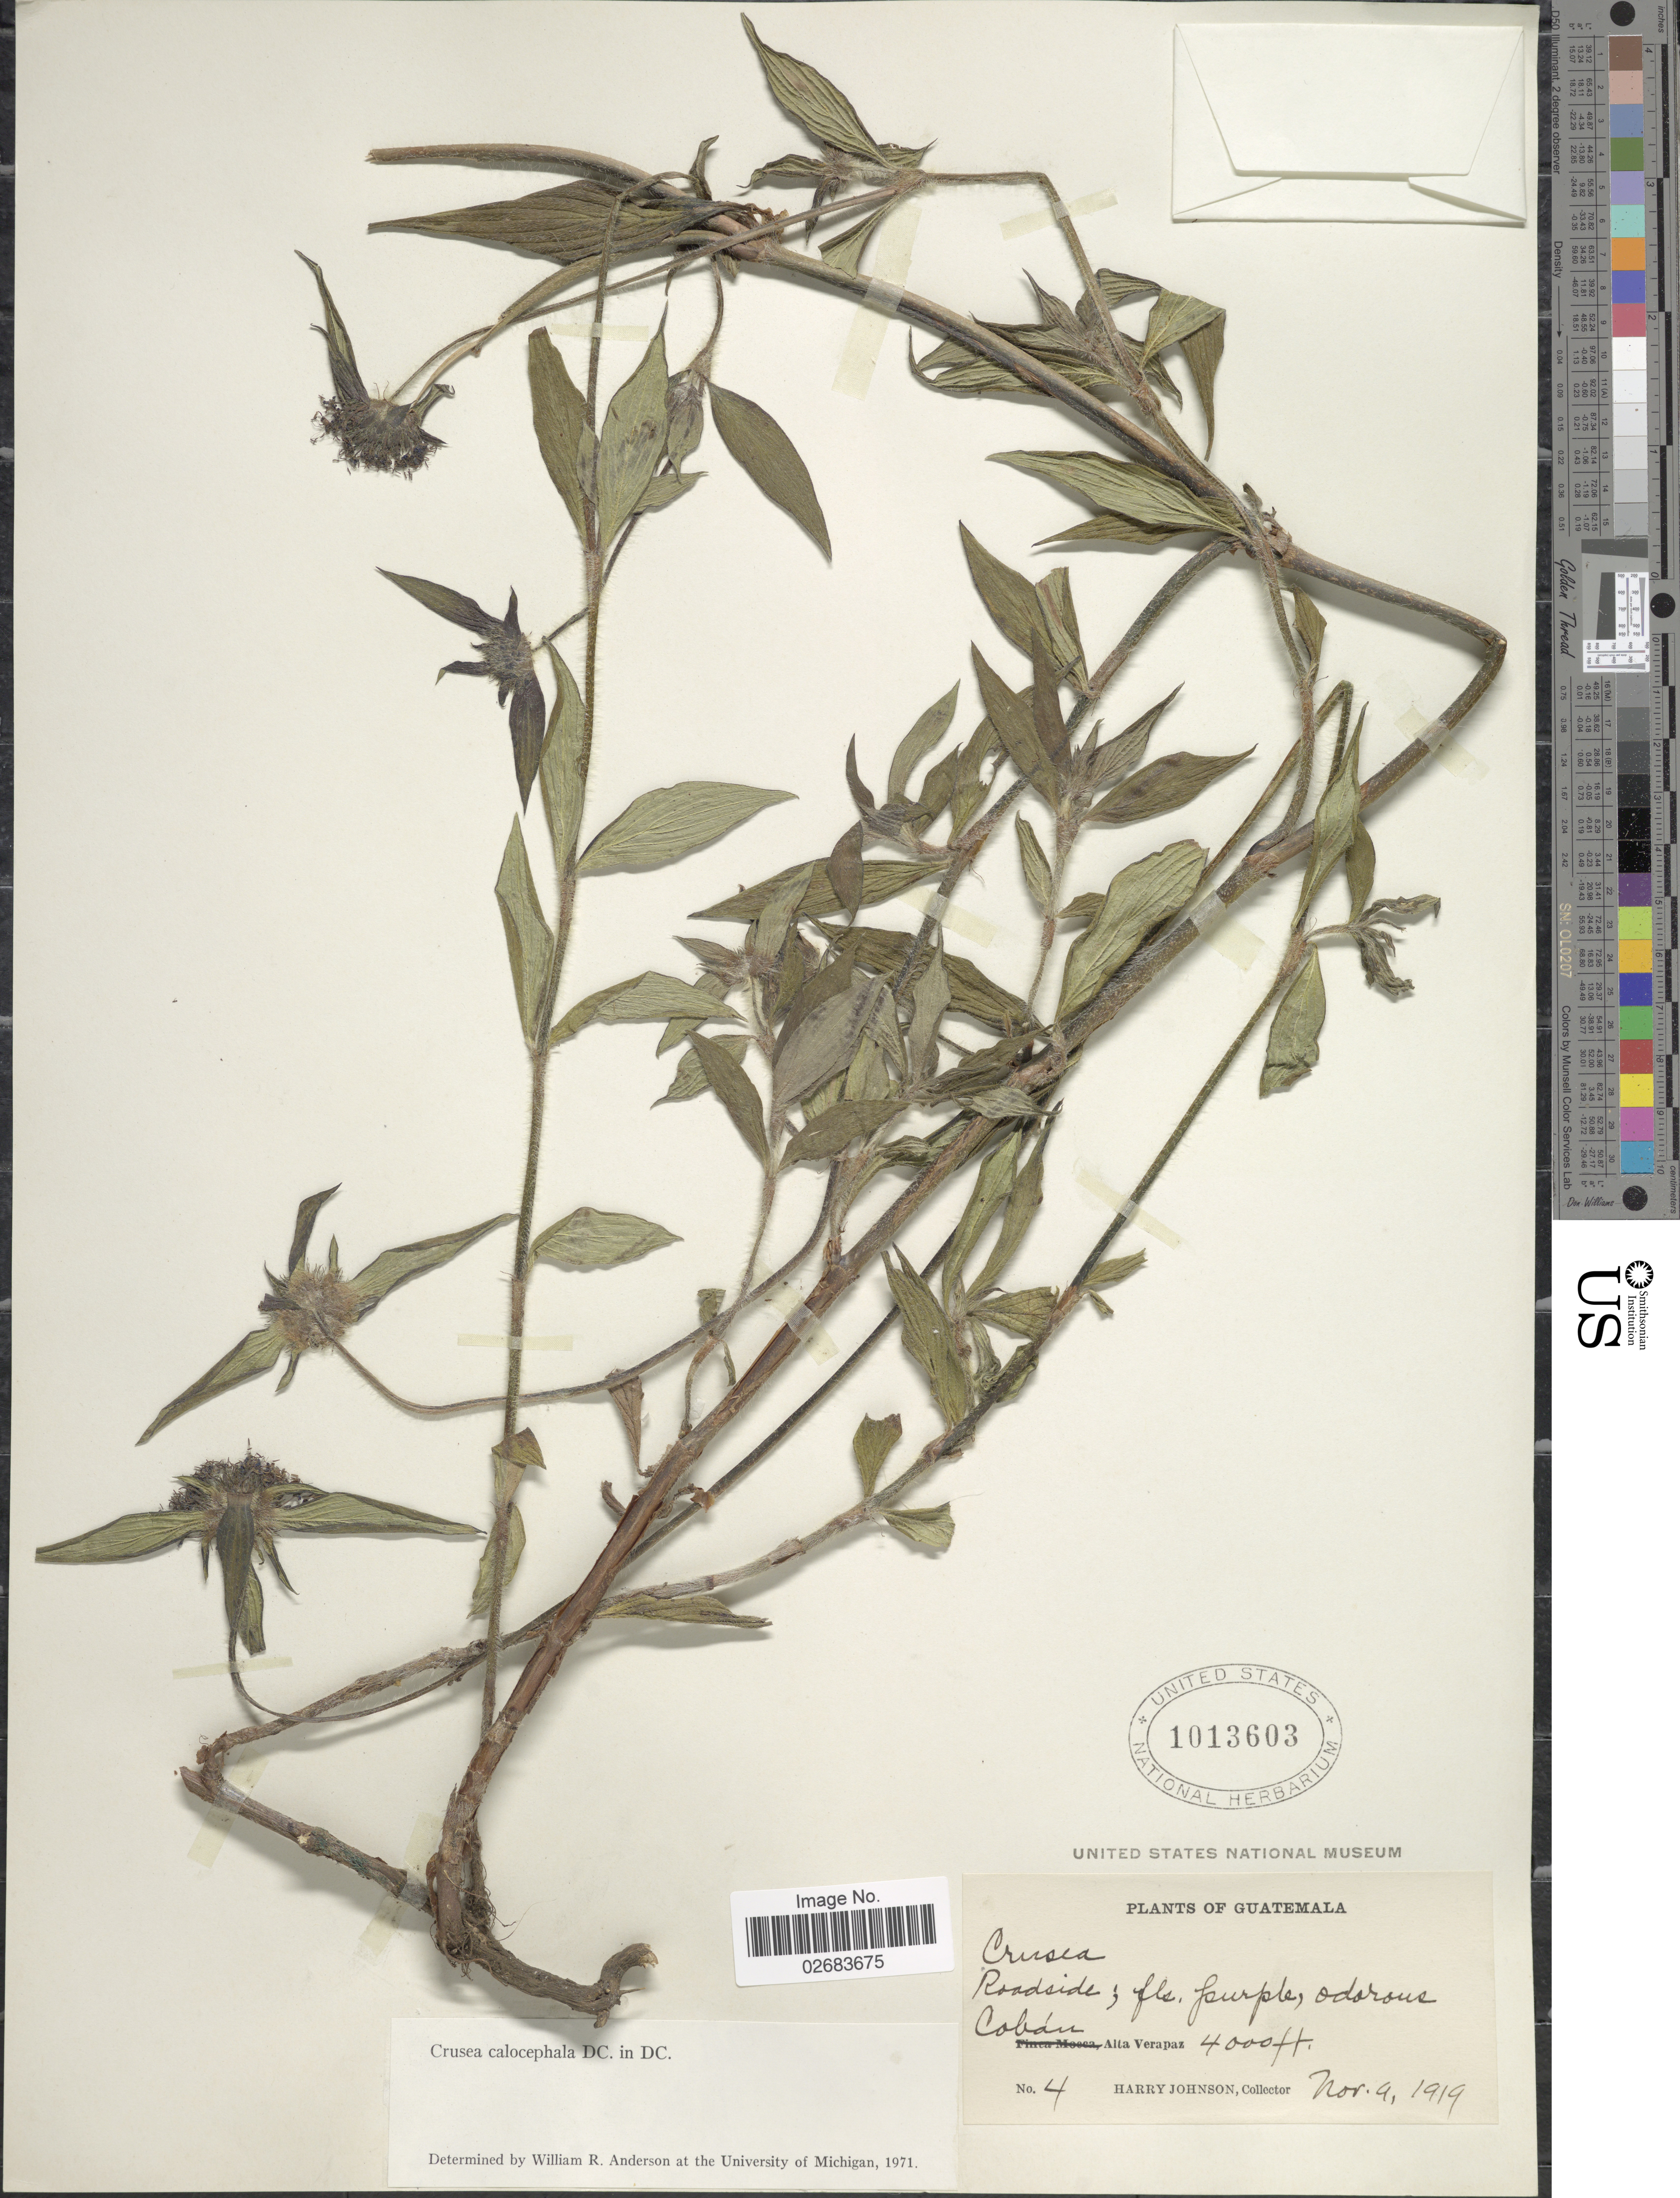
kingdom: Plantae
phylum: Tracheophyta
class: Magnoliopsida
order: Gentianales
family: Rubiaceae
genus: Crusea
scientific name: Crusea calocephala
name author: DC.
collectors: H. Johnson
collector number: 4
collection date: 1919-11-09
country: Guatemala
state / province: Alta Verapaz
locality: Coban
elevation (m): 1219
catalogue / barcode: US 1013603